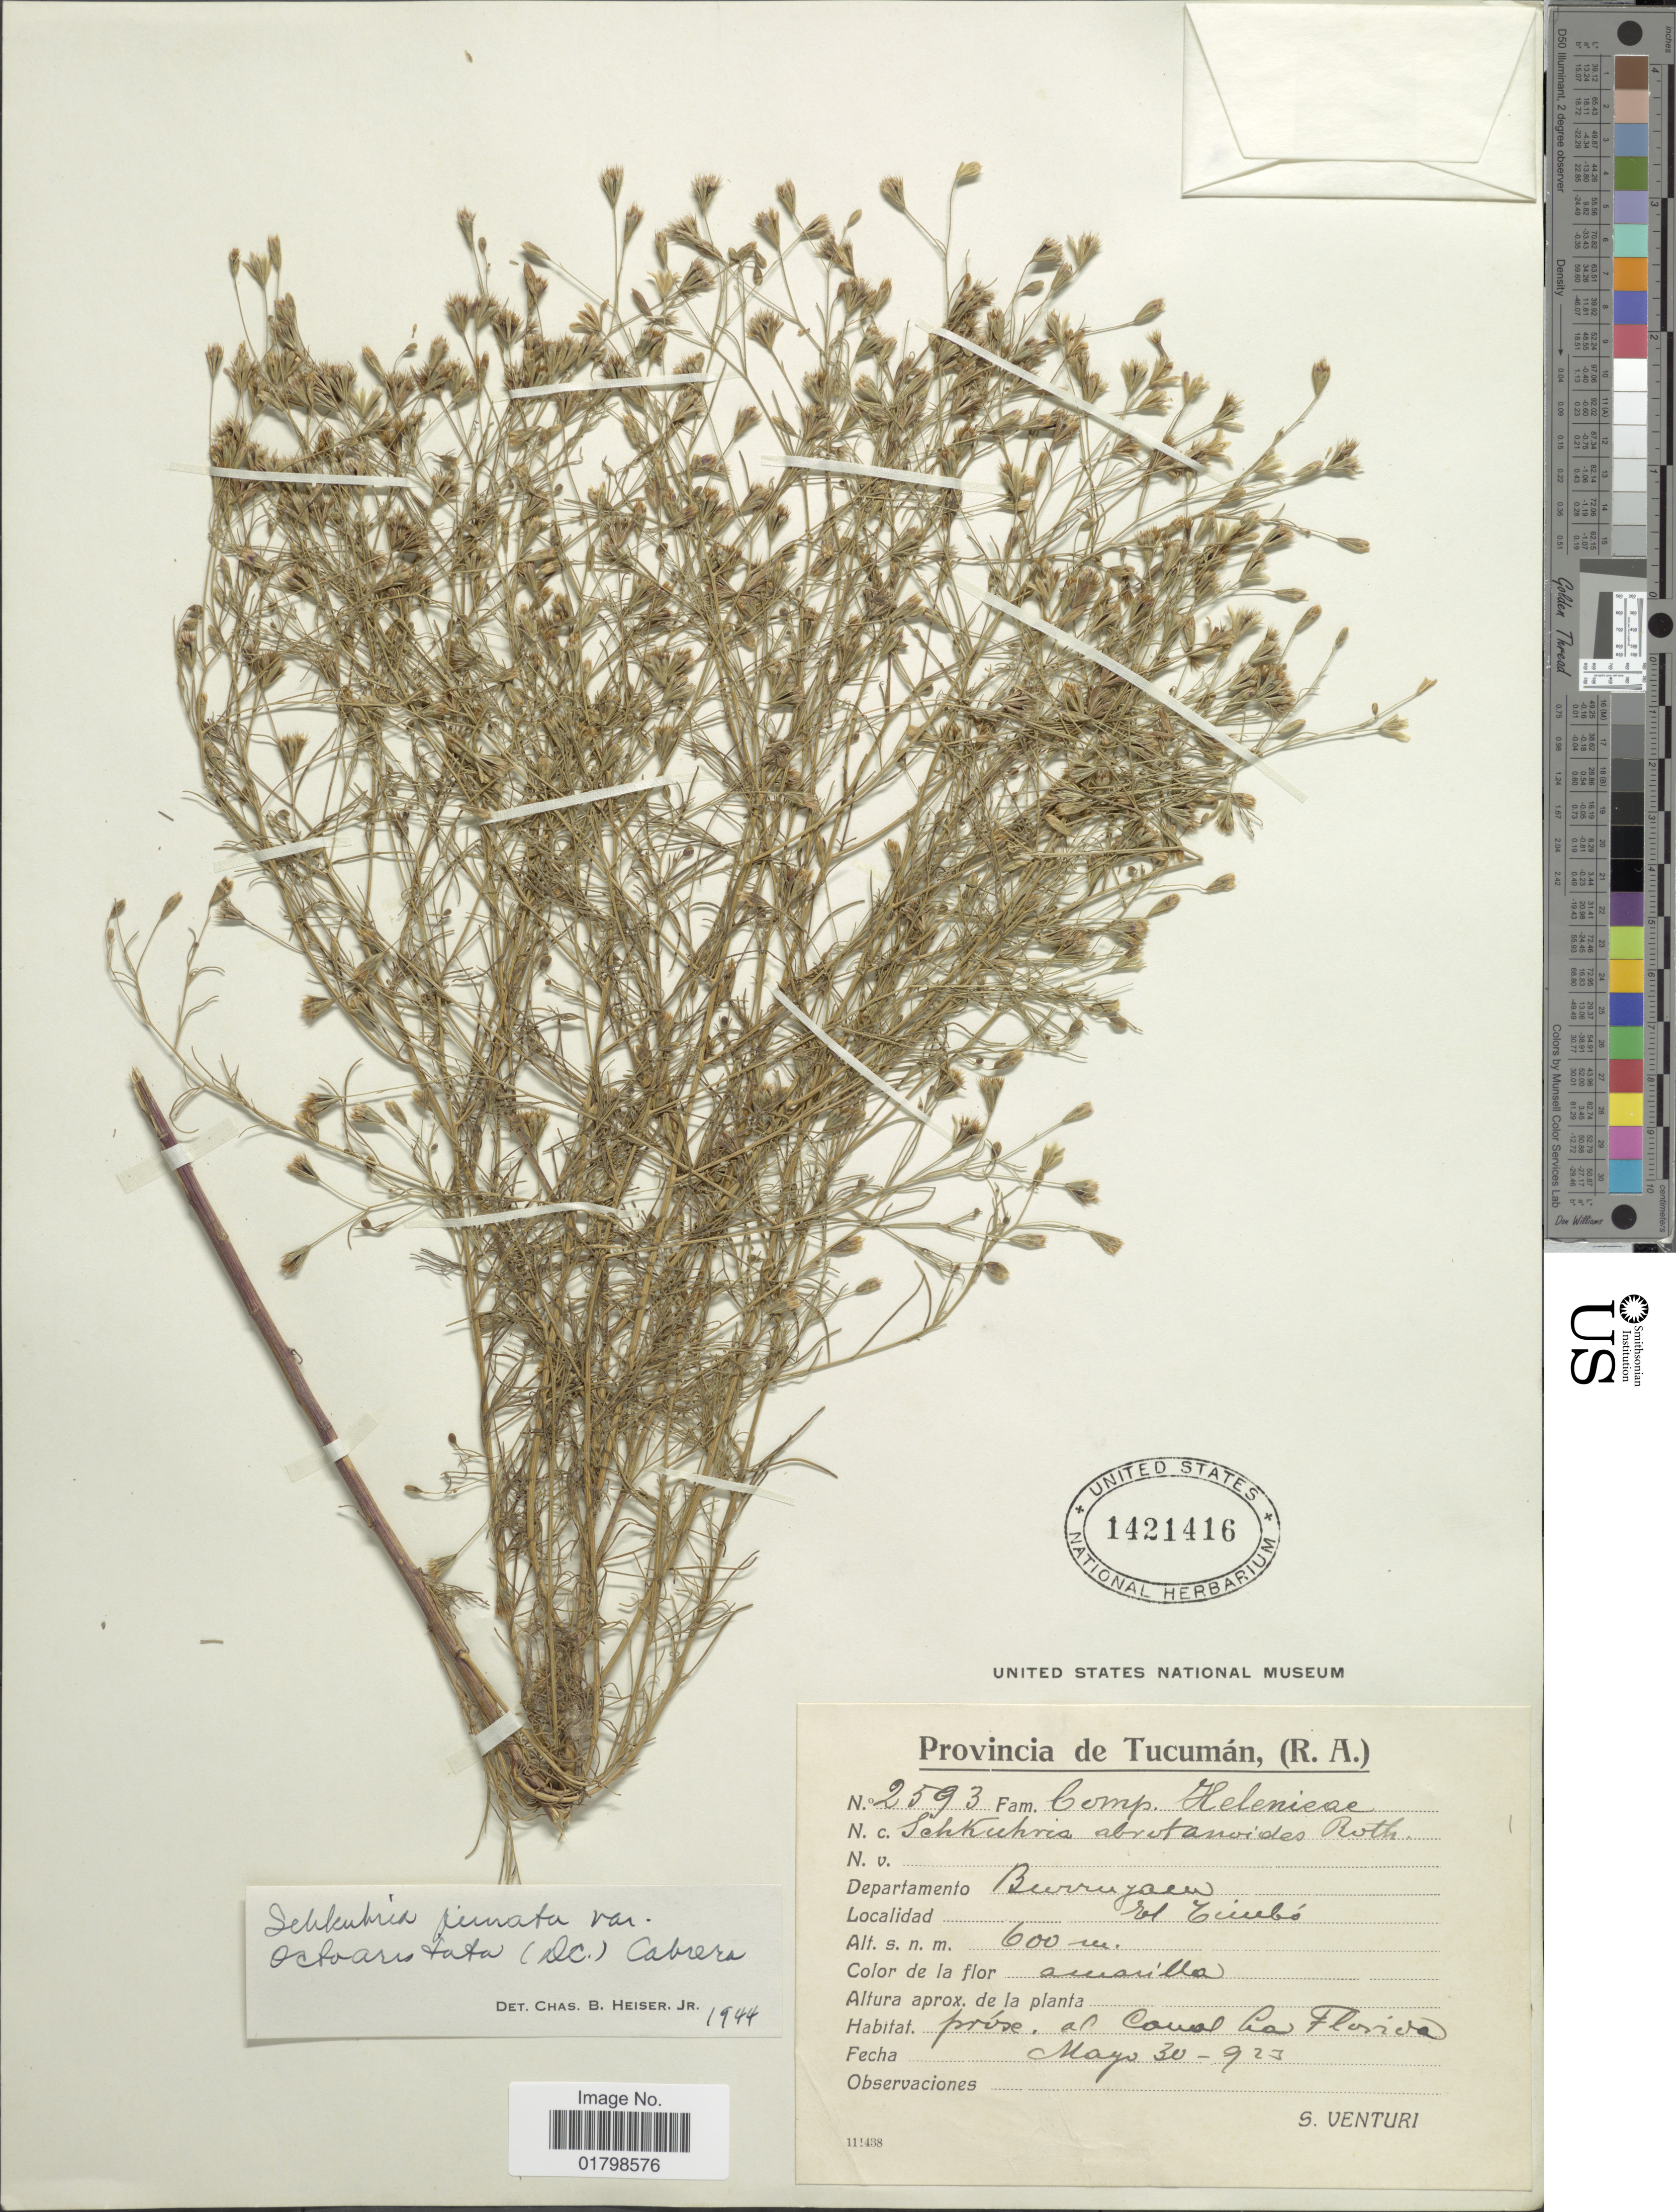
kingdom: Plantae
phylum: Tracheophyta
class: Magnoliopsida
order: Asterales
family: Asteraceae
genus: Schkuhria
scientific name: Schkuhria pinnata var. octoaristata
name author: Cabrera ex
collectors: S. Venturi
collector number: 2593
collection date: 1923-05-30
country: Argentina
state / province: Tucumán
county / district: Burruyacú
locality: El Timbó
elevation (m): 600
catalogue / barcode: US 1421416